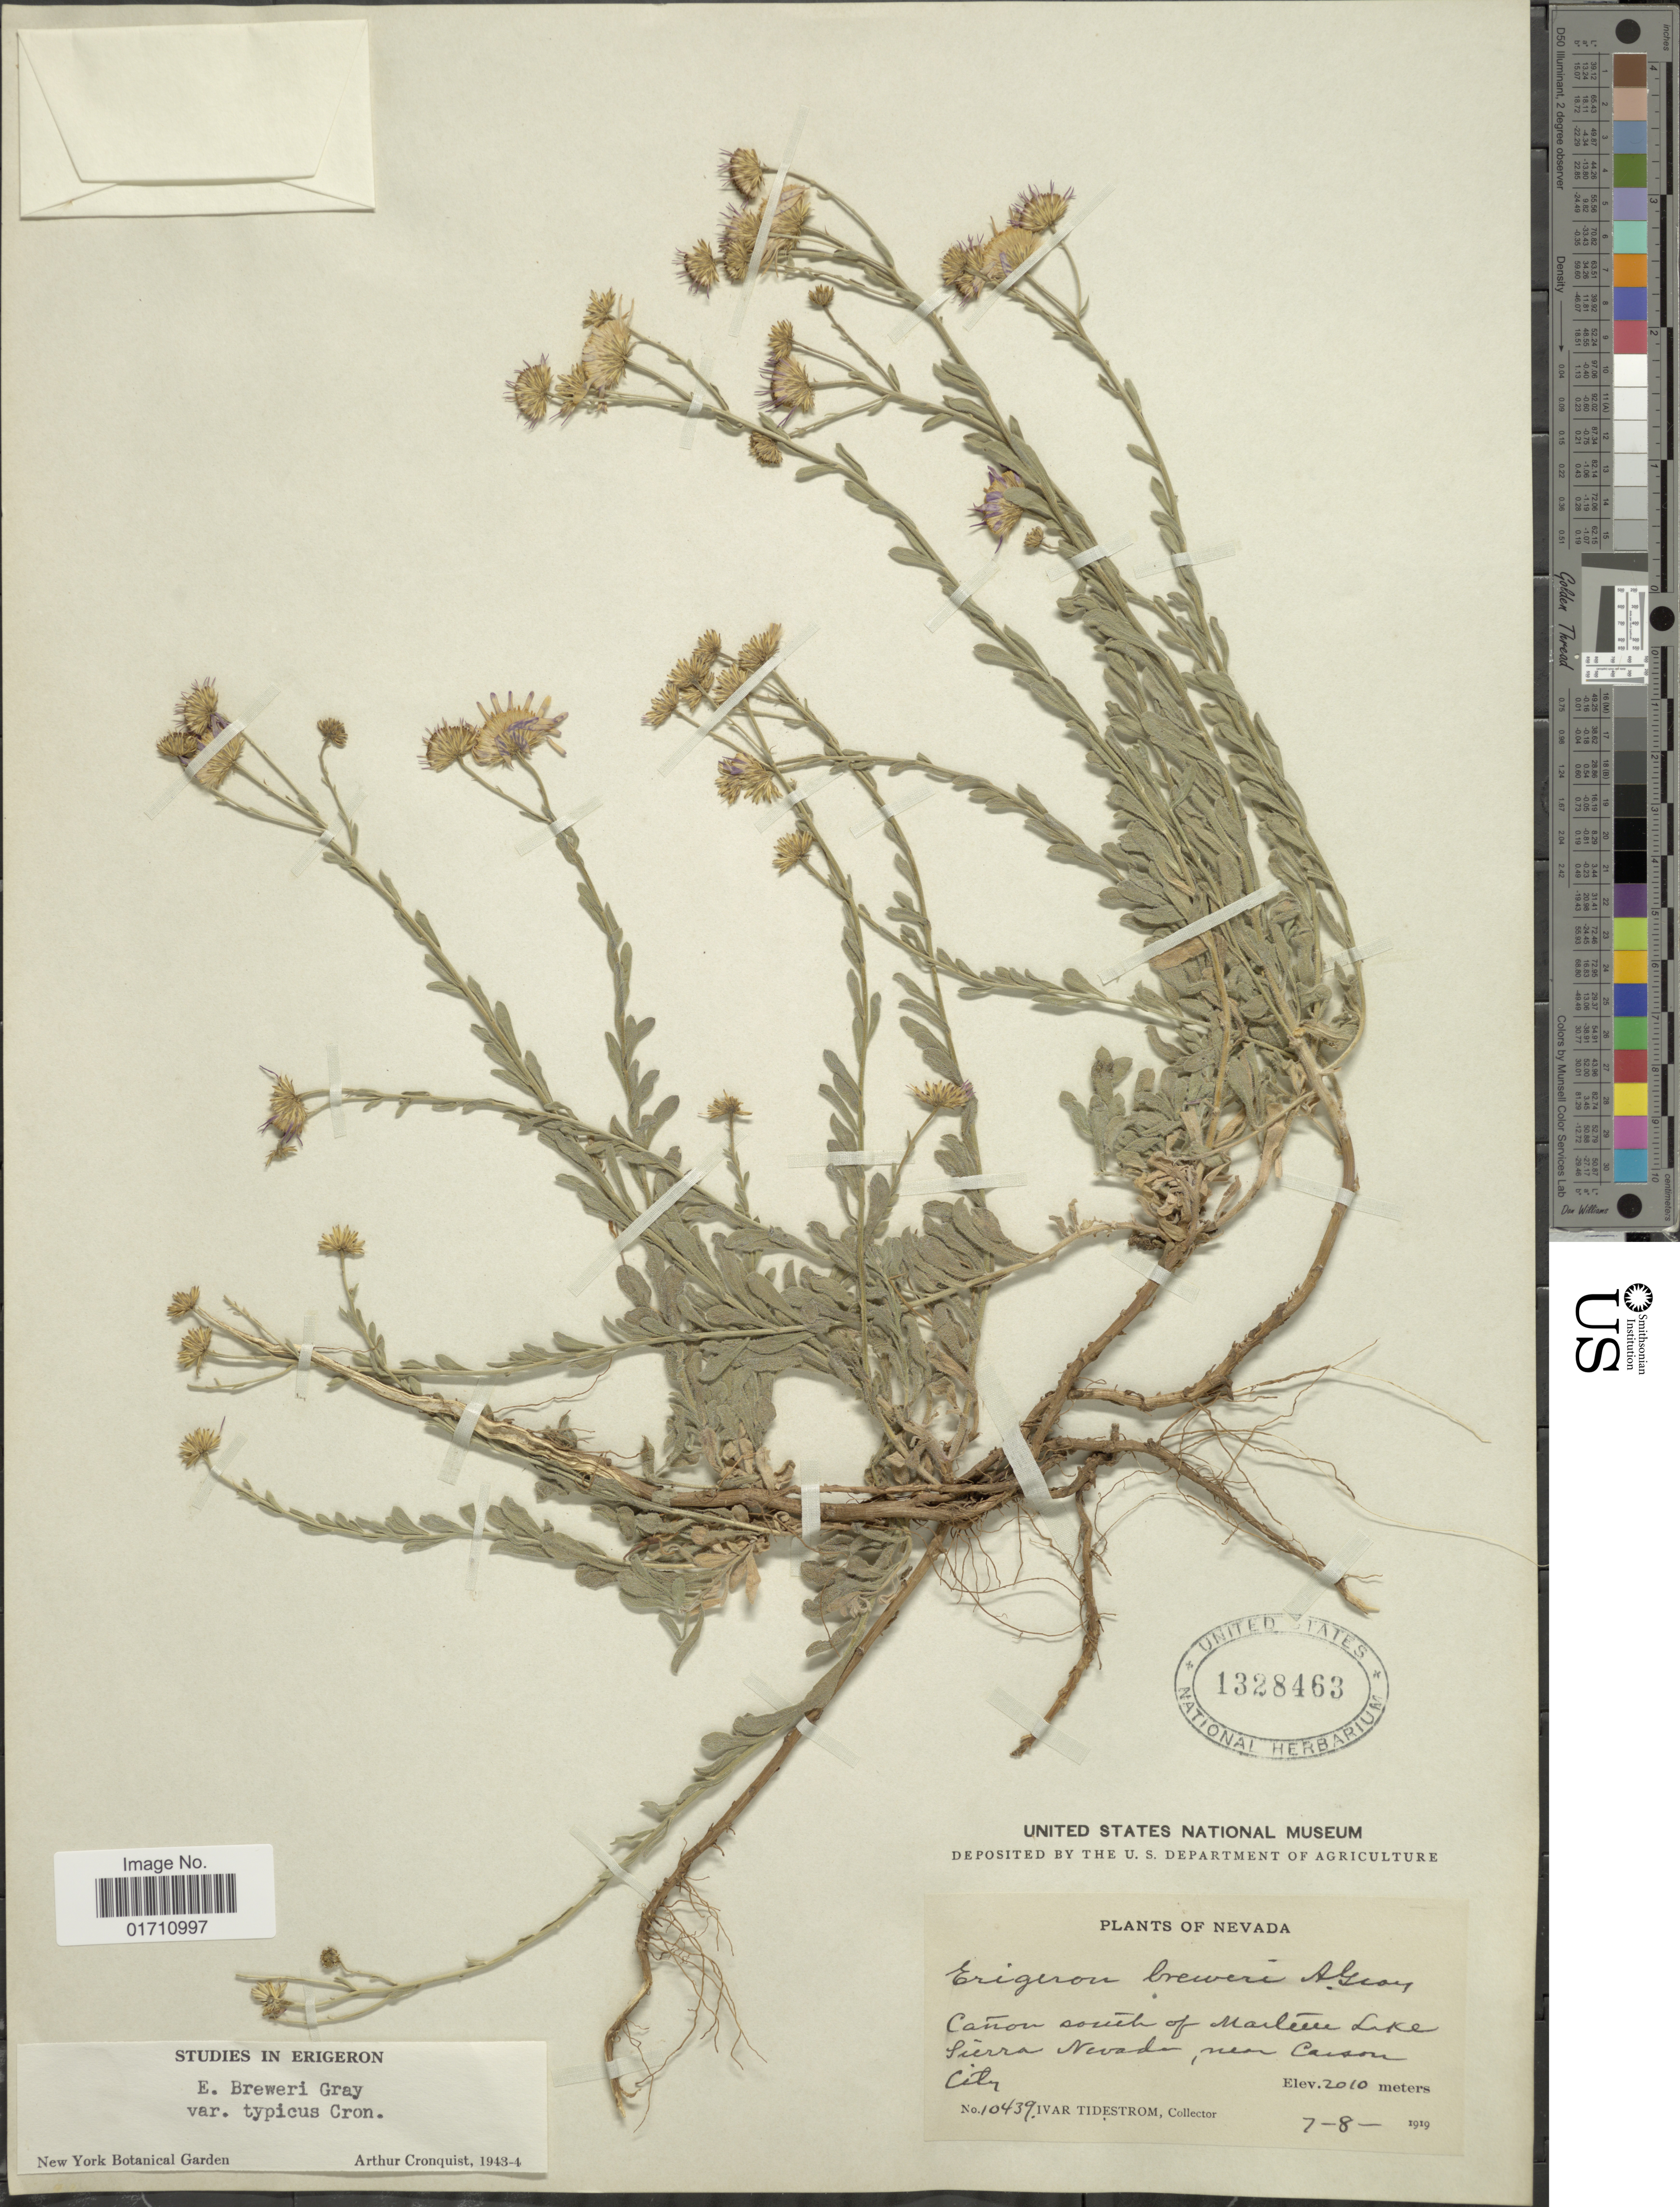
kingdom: Plantae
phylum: Tracheophyta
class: Magnoliopsida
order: Asterales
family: Asteraceae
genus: Erigeron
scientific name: Erigeron breweri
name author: A. Gray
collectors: I. F. Tidestrom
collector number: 10439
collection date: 1919-07-08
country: United States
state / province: Nevada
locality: Cañon south of Marlene Lake Sierra Nevada, near Carson City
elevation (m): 2010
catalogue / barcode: US 1328463